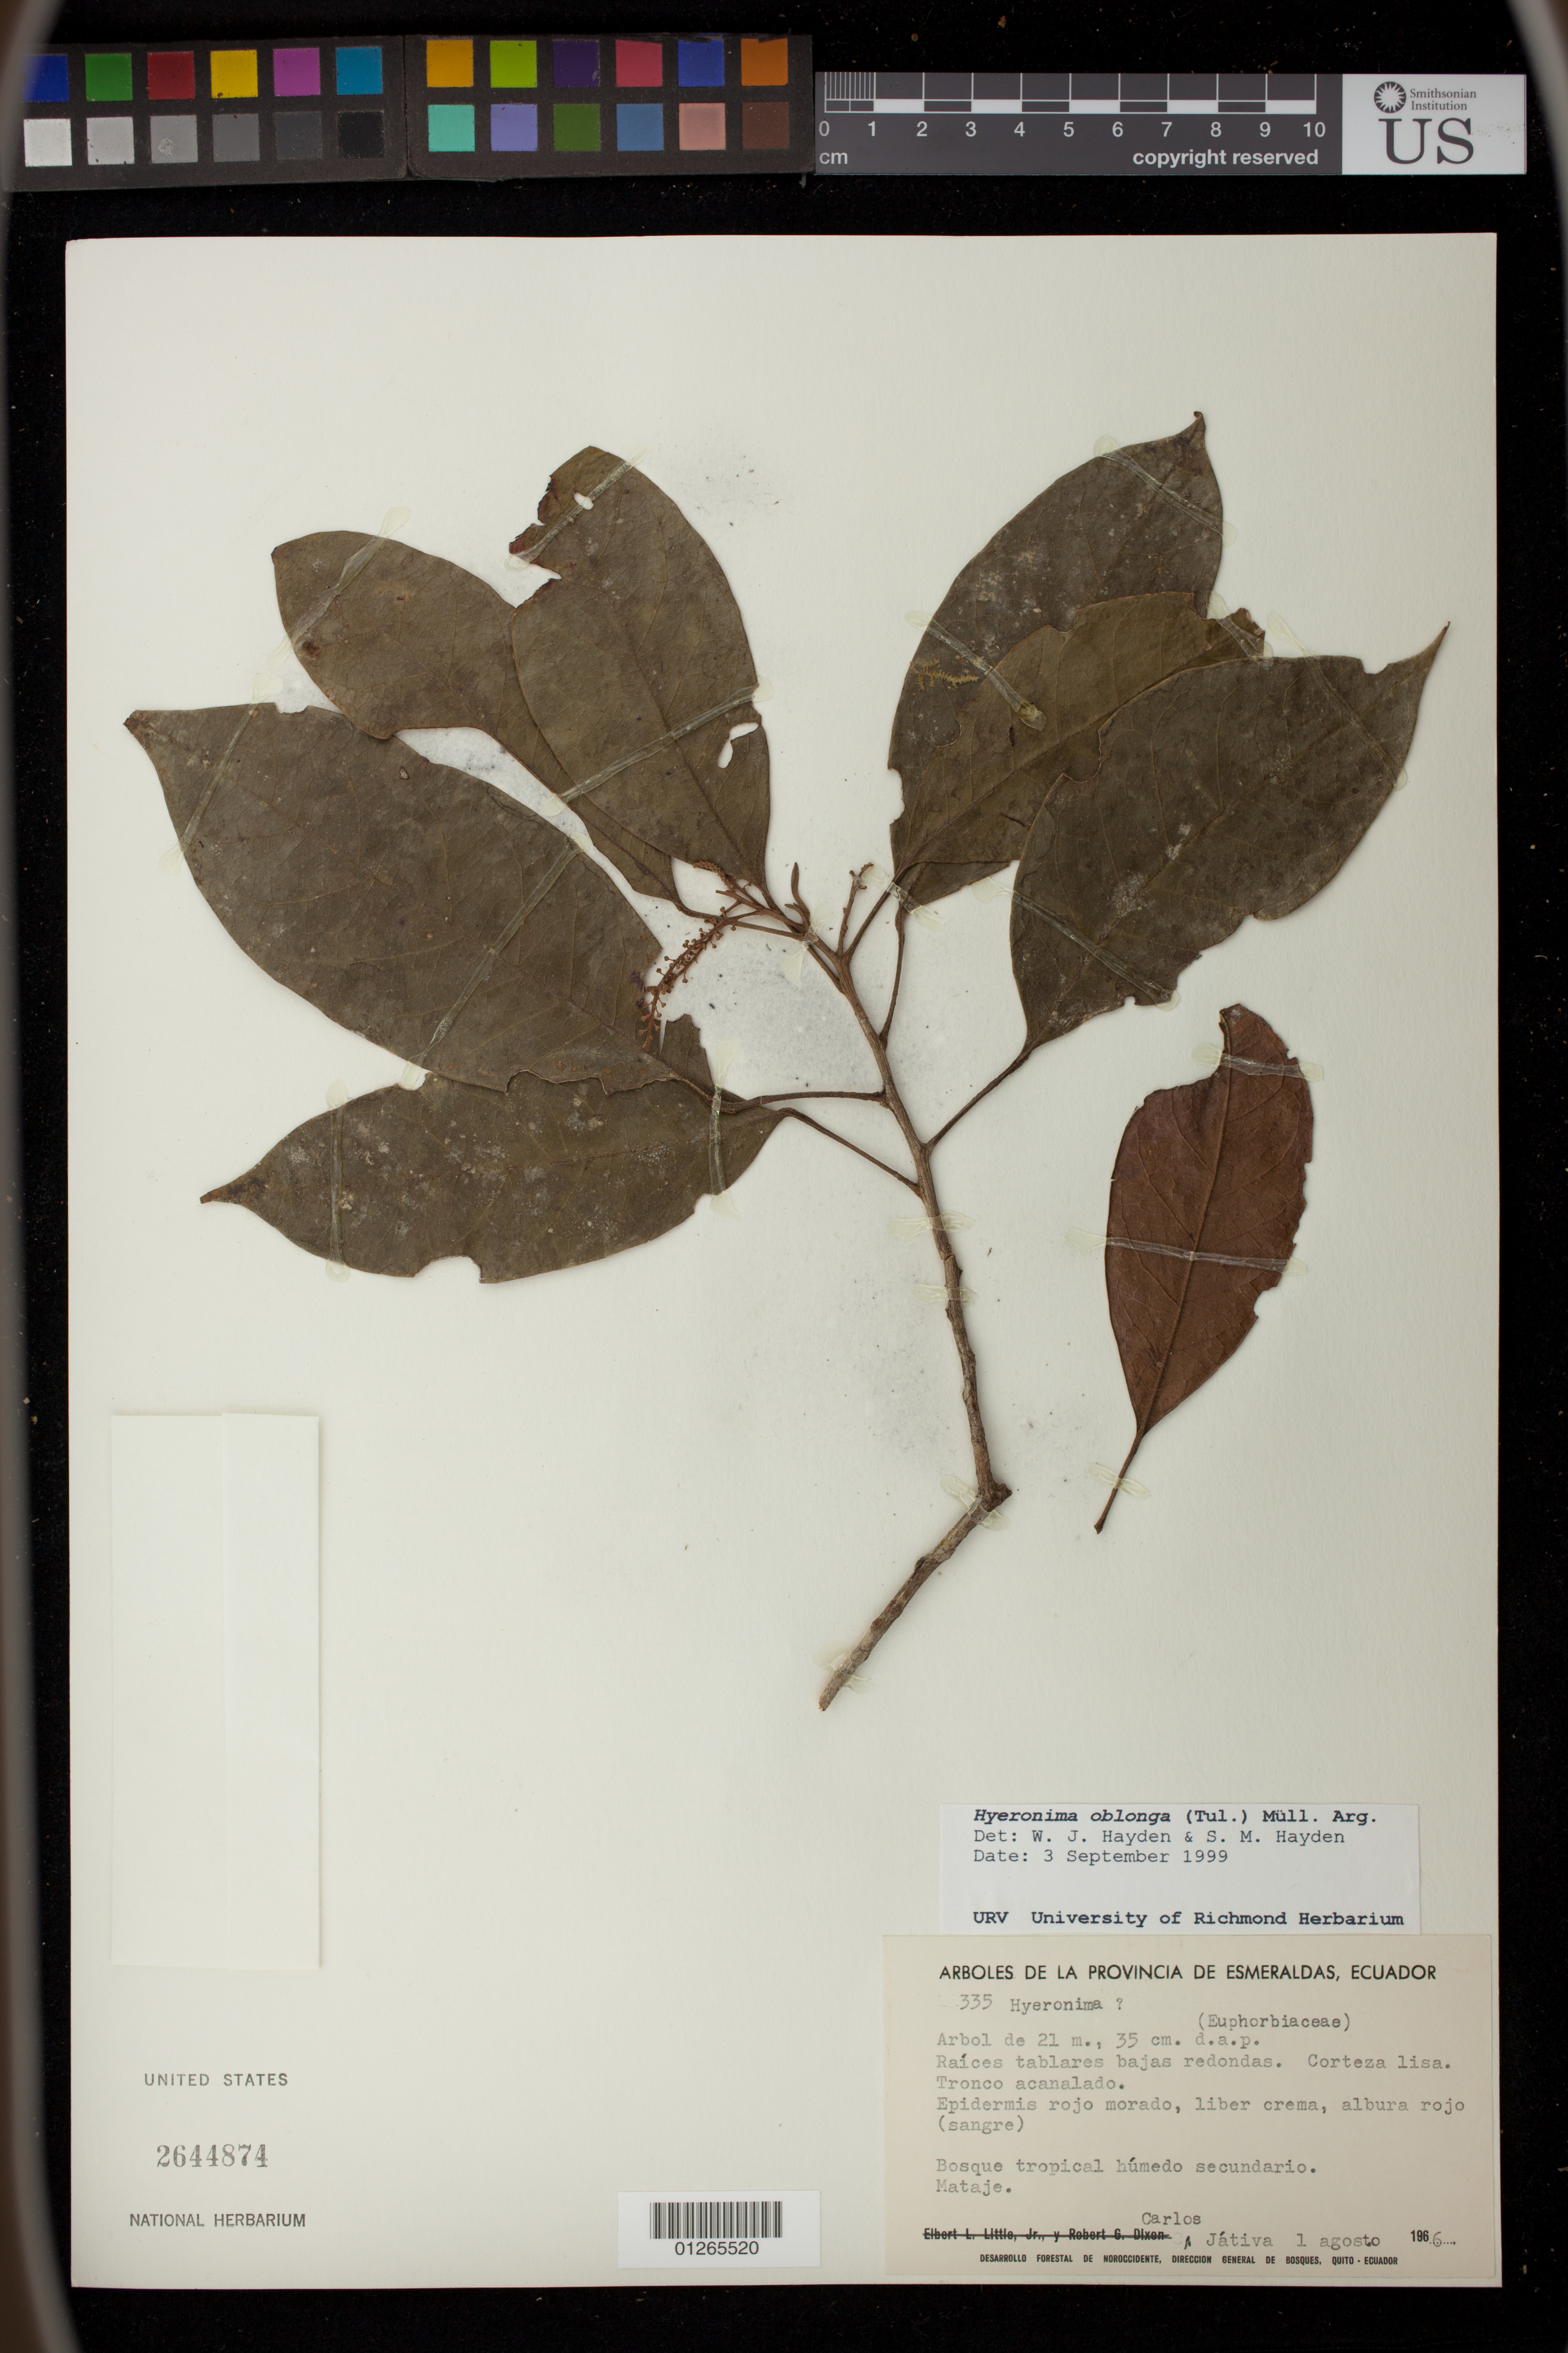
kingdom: Plantae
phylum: Tracheophyta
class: Magnoliopsida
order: Malpighiales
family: Phyllanthaceae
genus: Hieronyma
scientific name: Hieronyma oblonga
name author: (Tul.) Müll. Arg.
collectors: C. D. Játiva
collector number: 335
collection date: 1966-08-01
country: Ecuador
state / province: Esmeraldas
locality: Selvas altas de Guamitas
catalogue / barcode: US 2644874